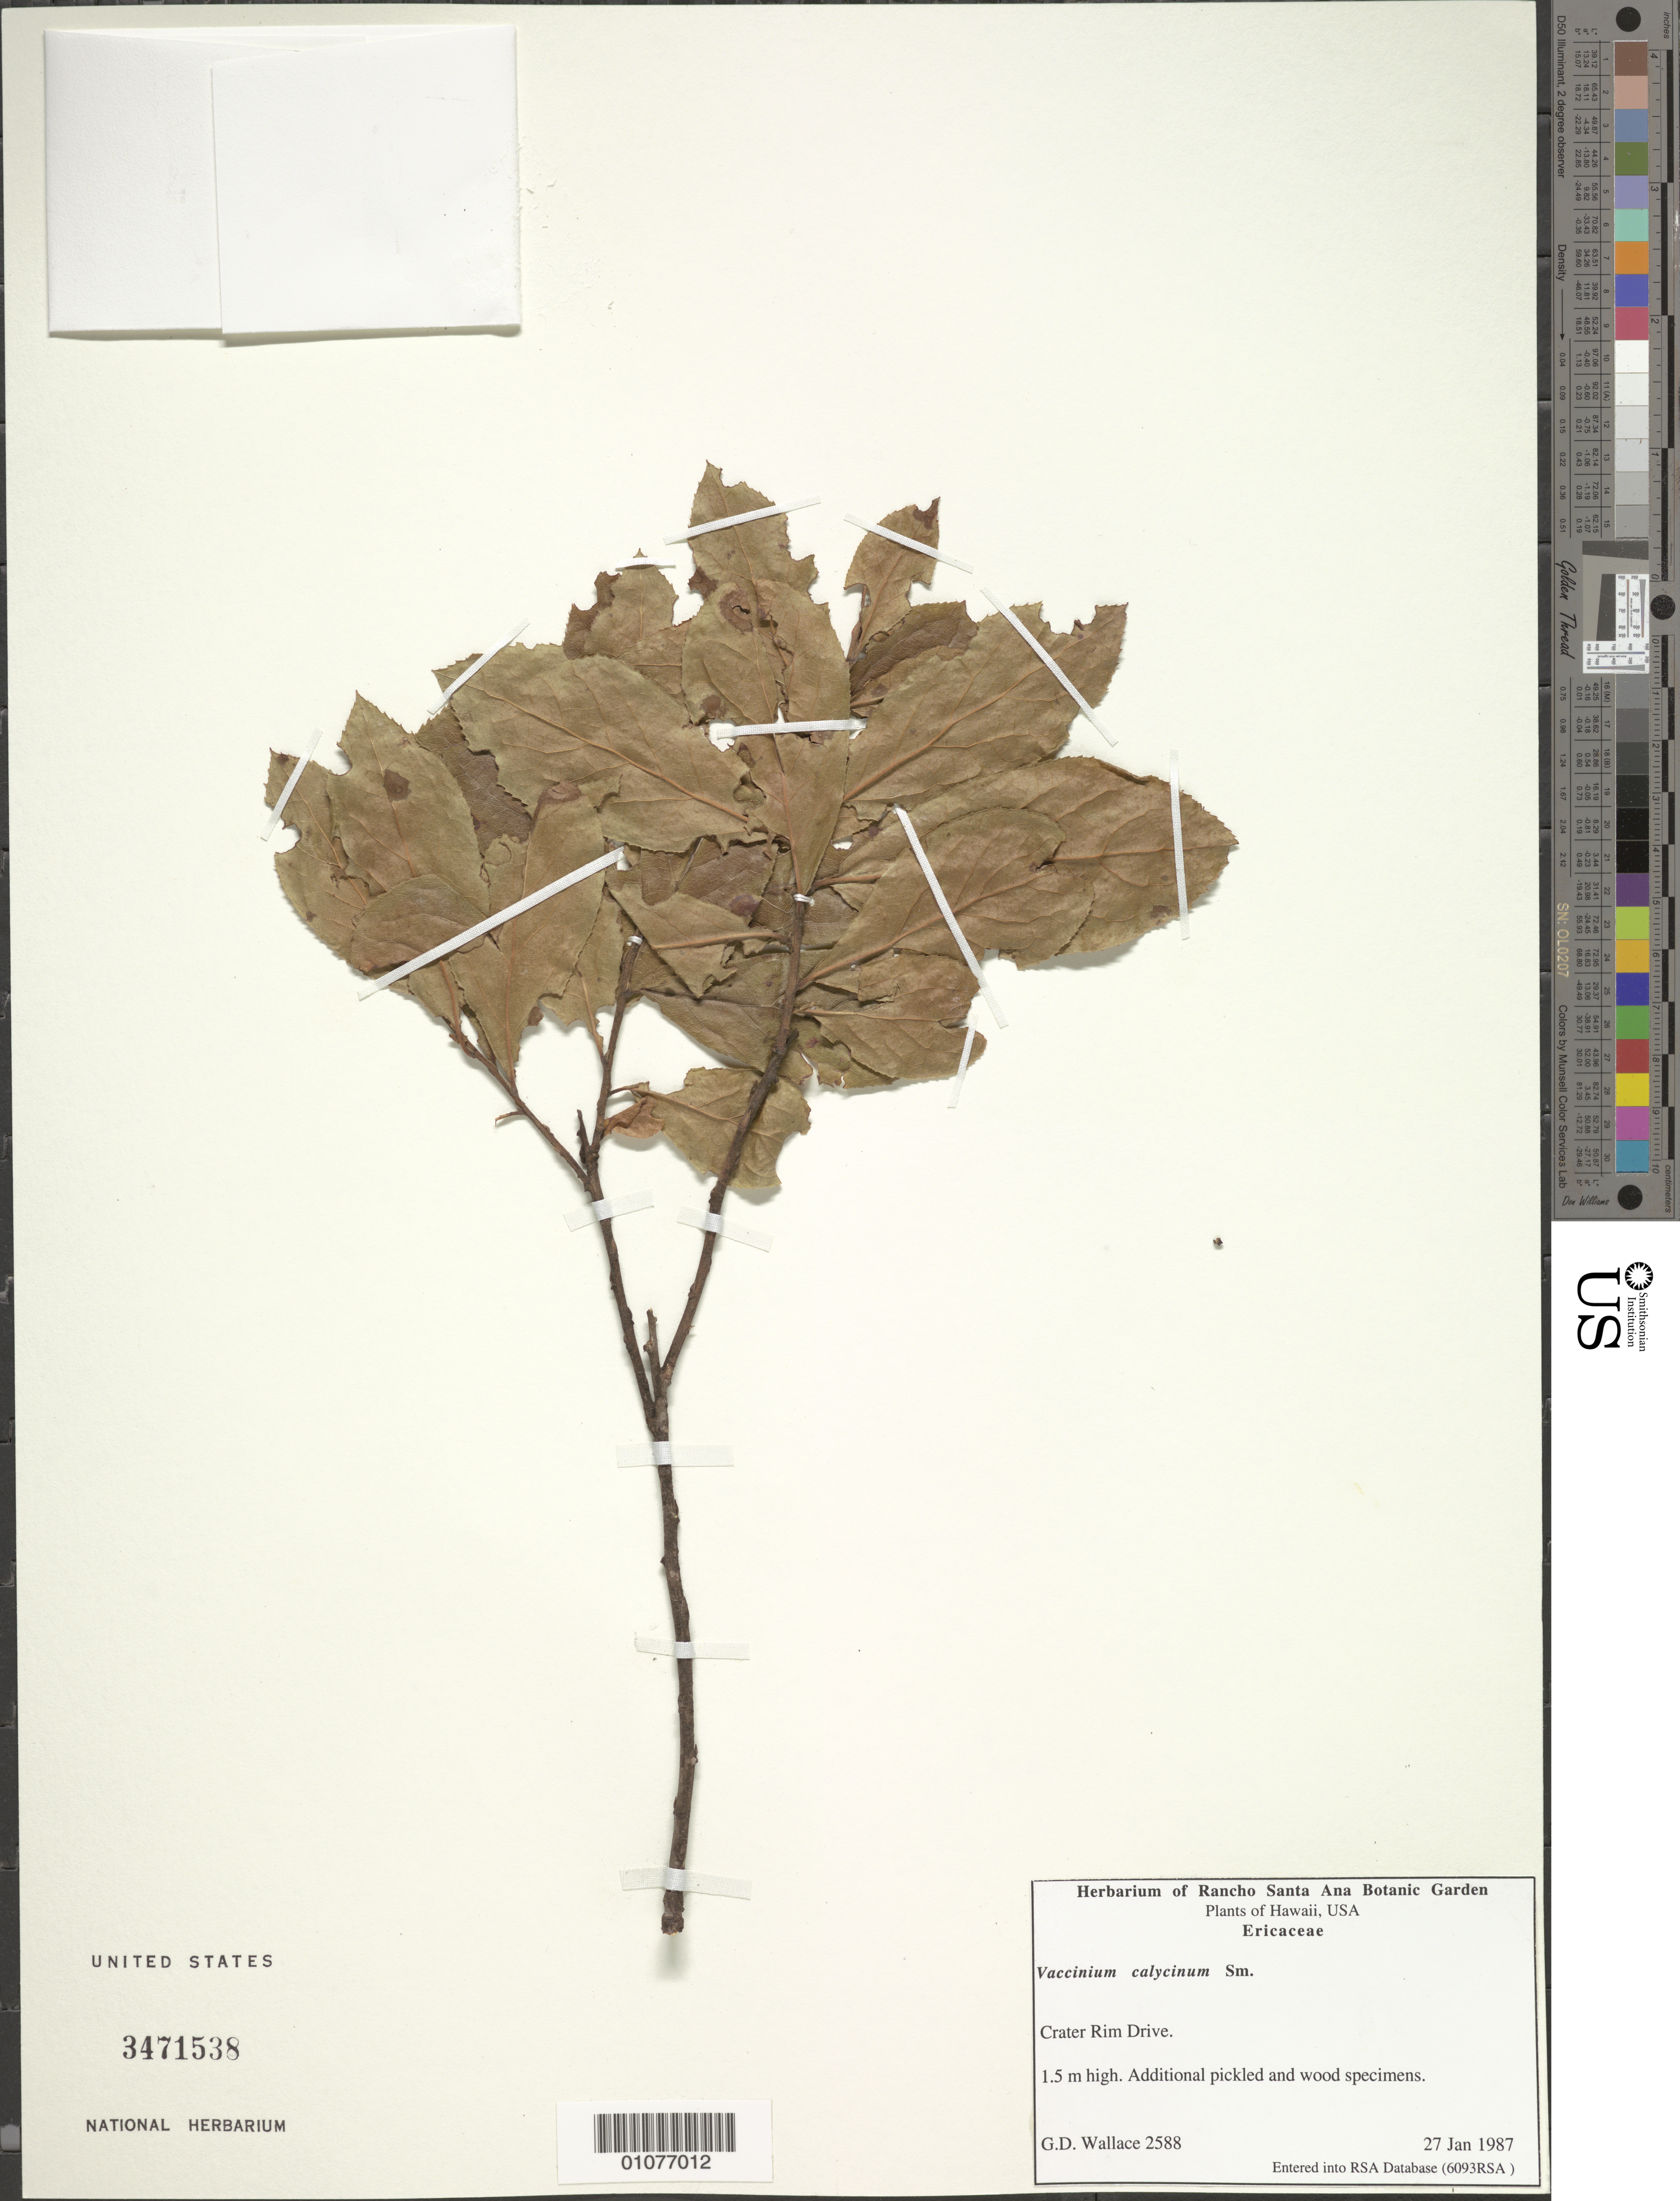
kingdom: Plantae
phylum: Tracheophyta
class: Magnoliopsida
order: Ericales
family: Ericaceae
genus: Vaccinium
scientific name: Vaccinium calycinum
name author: Sm.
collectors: G. D. Wallace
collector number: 2588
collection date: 1987-01-27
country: United States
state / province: Hawaii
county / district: Hawaii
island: Hawaii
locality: Crater Rim Drive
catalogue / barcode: US 3471538